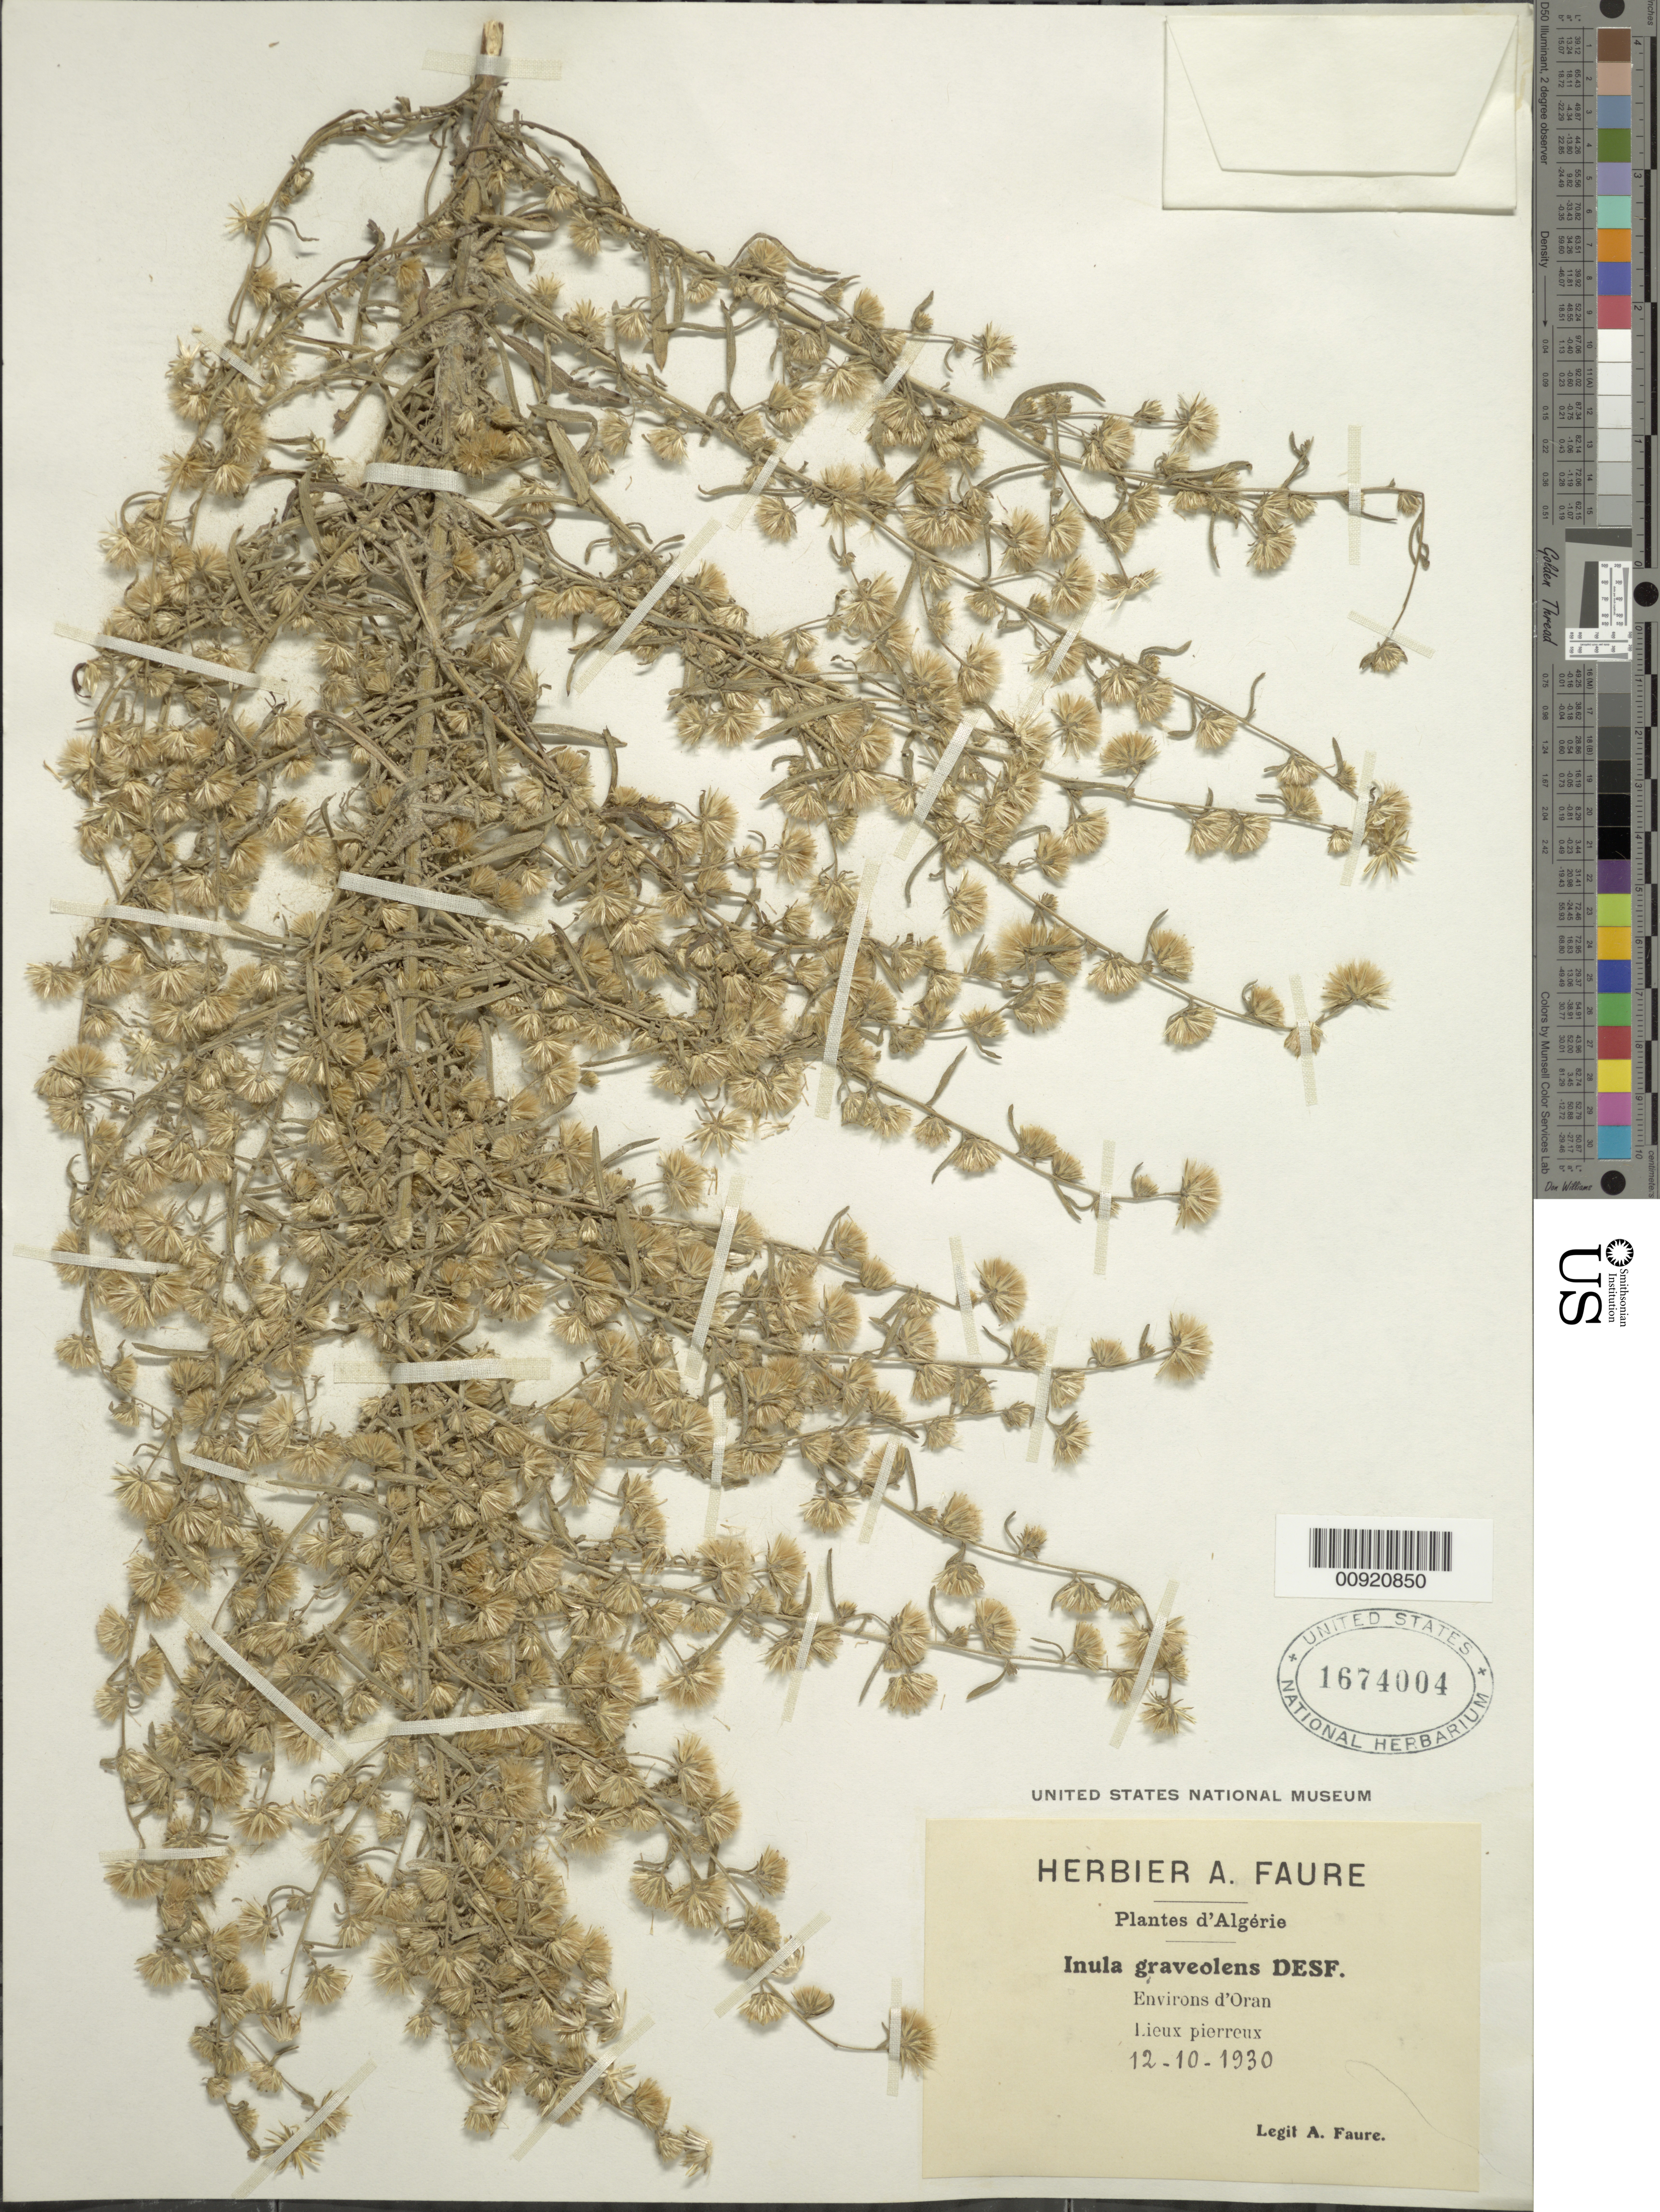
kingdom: Plantae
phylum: Tracheophyta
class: Magnoliopsida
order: Asterales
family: Asteraceae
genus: Inula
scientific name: Inula graveolens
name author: (L.) Desf.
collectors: A. Faure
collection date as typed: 12 Oct 1930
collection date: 1930-10-12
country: Algeria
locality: Environs d'Oran. Lieux pierreux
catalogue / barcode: US 1674004